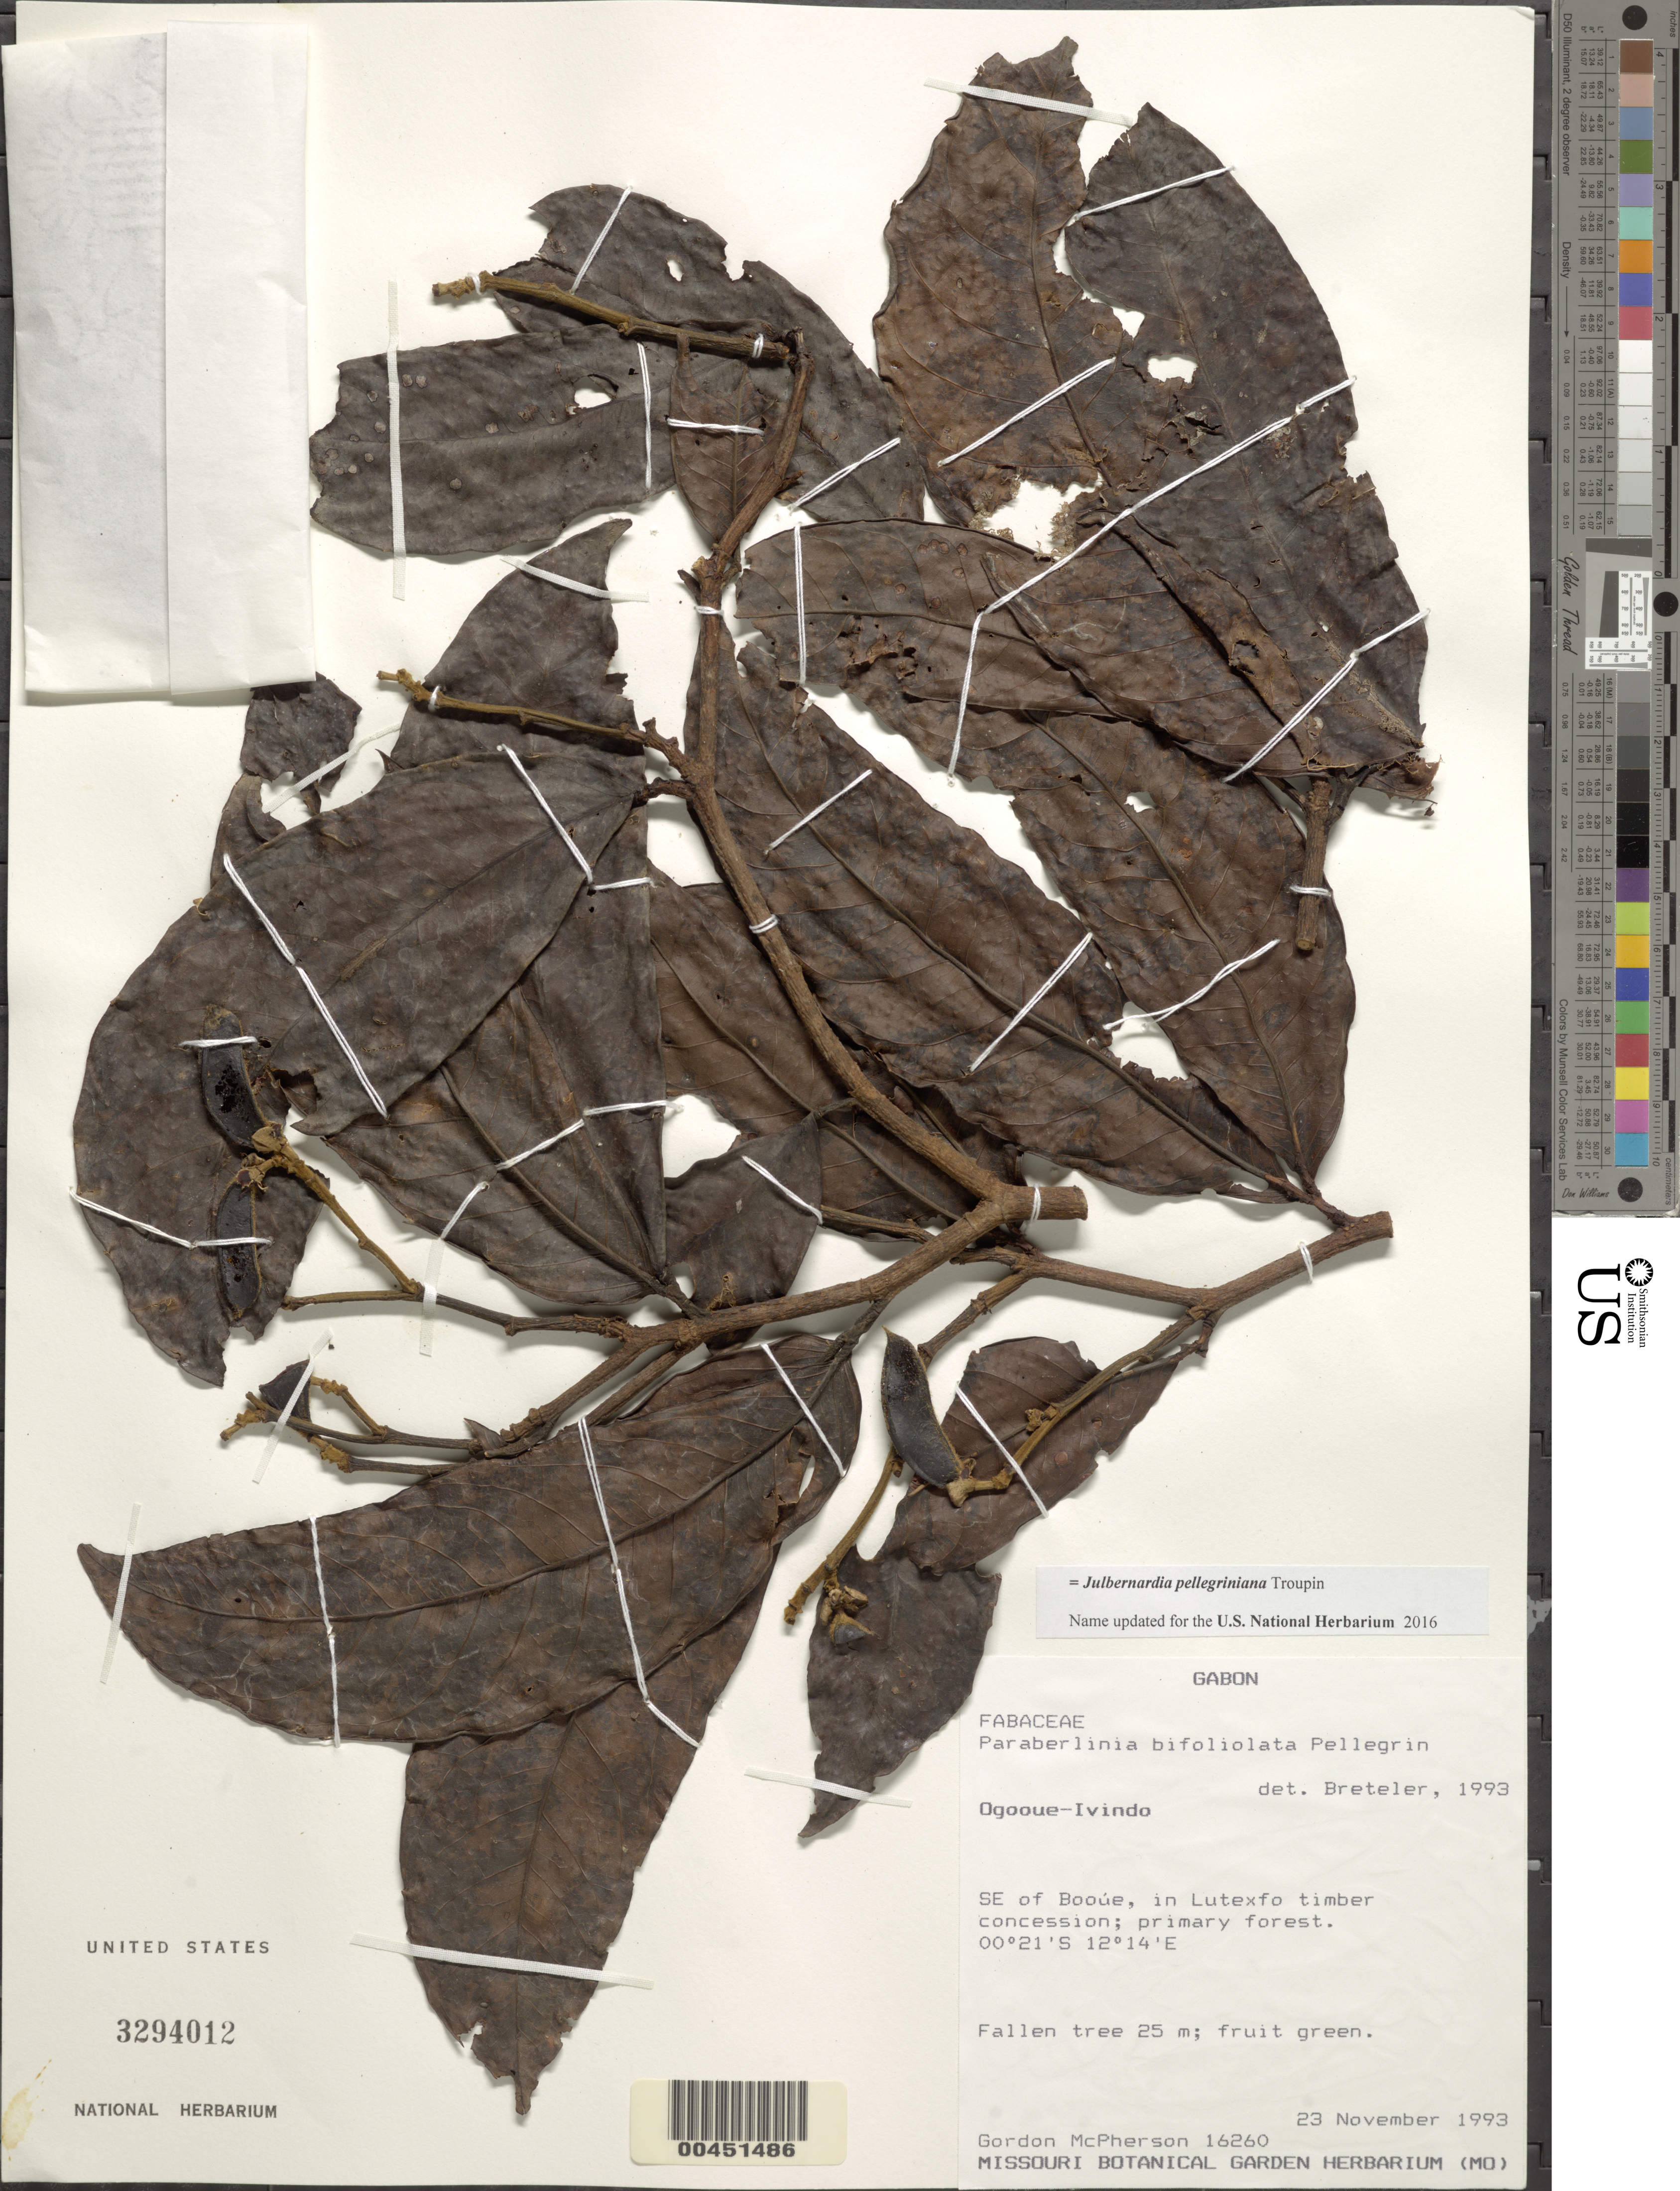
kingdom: Plantae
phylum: Tracheophyta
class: Magnoliopsida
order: Fabales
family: Fabaceae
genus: Julbernardia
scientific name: Julbernardia pellegriniana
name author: Troupin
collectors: G. D. McPherson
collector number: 16260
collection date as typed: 23 Nov 1993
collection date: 1993-11-23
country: Gabon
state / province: Ogooué-ivindo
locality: SE of Booue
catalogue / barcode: US 3294012